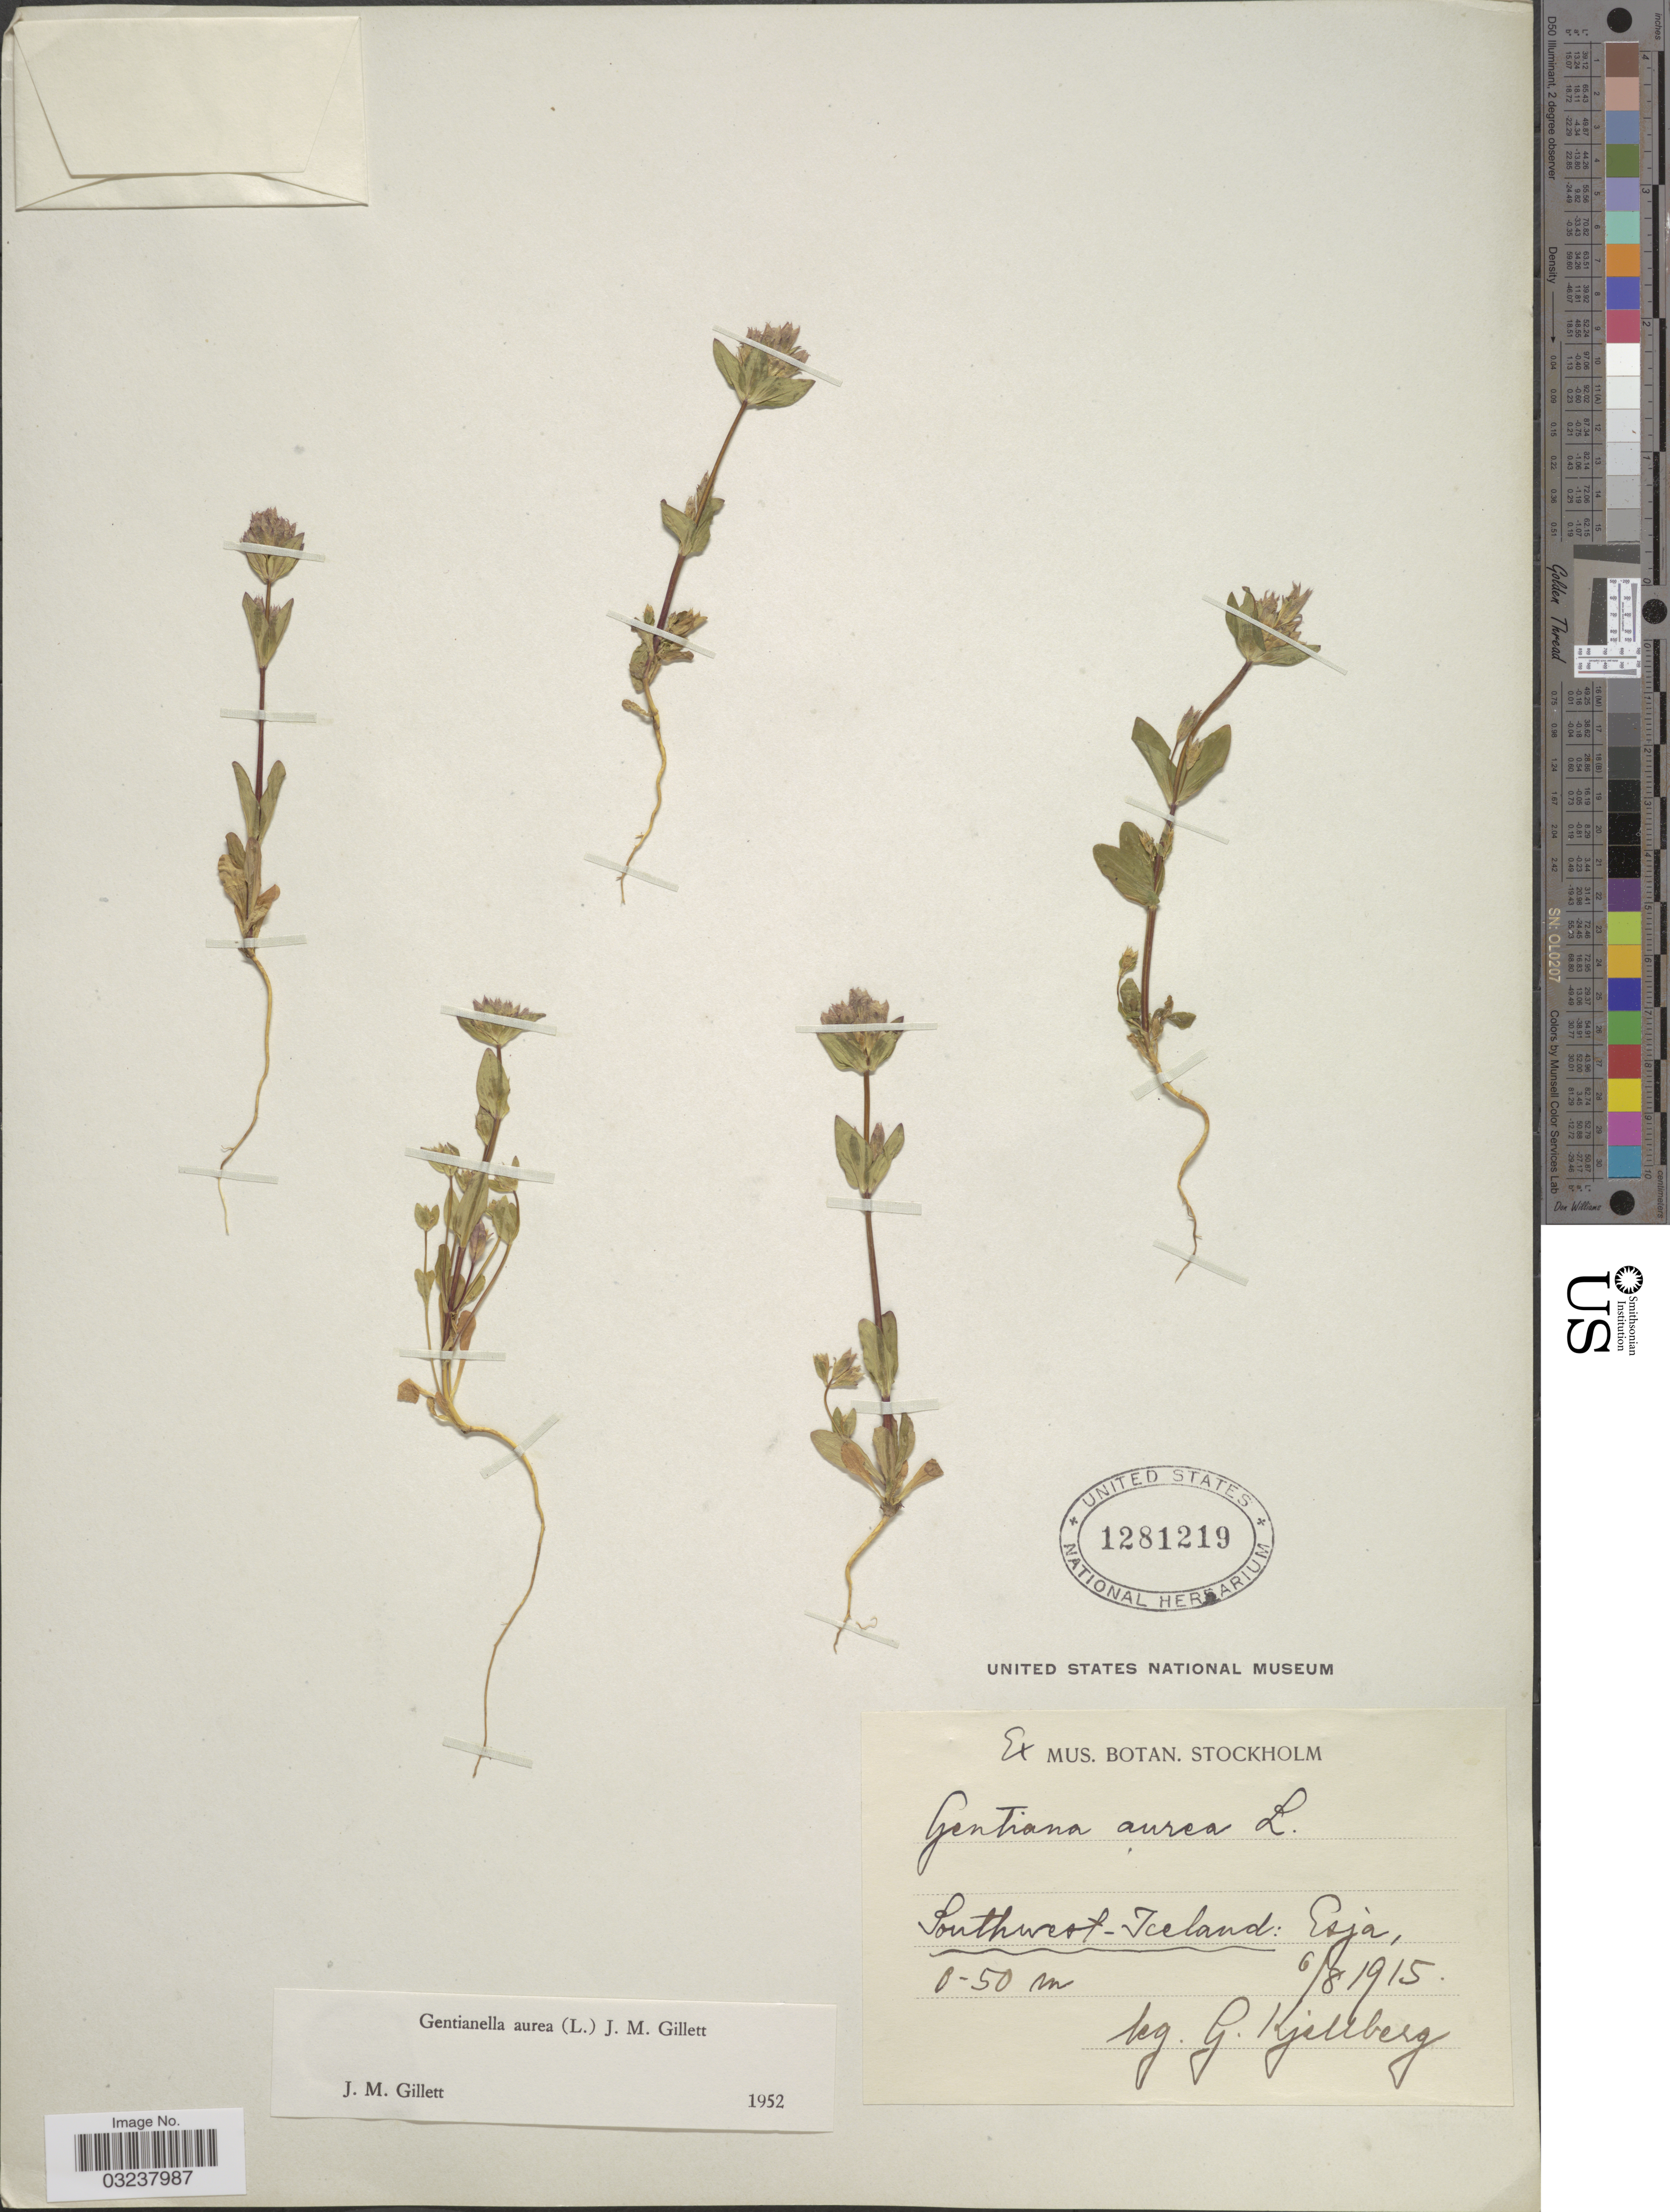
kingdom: Plantae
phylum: Tracheophyta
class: Magnoliopsida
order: Gentianales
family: Gentianaceae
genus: Gentianella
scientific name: Gentianella aurea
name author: (L.) Harry Sm.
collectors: G. Kjellberg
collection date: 1915-08-06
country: Iceland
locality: Southwest-Iceland: Esja.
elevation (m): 0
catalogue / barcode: US 1281219